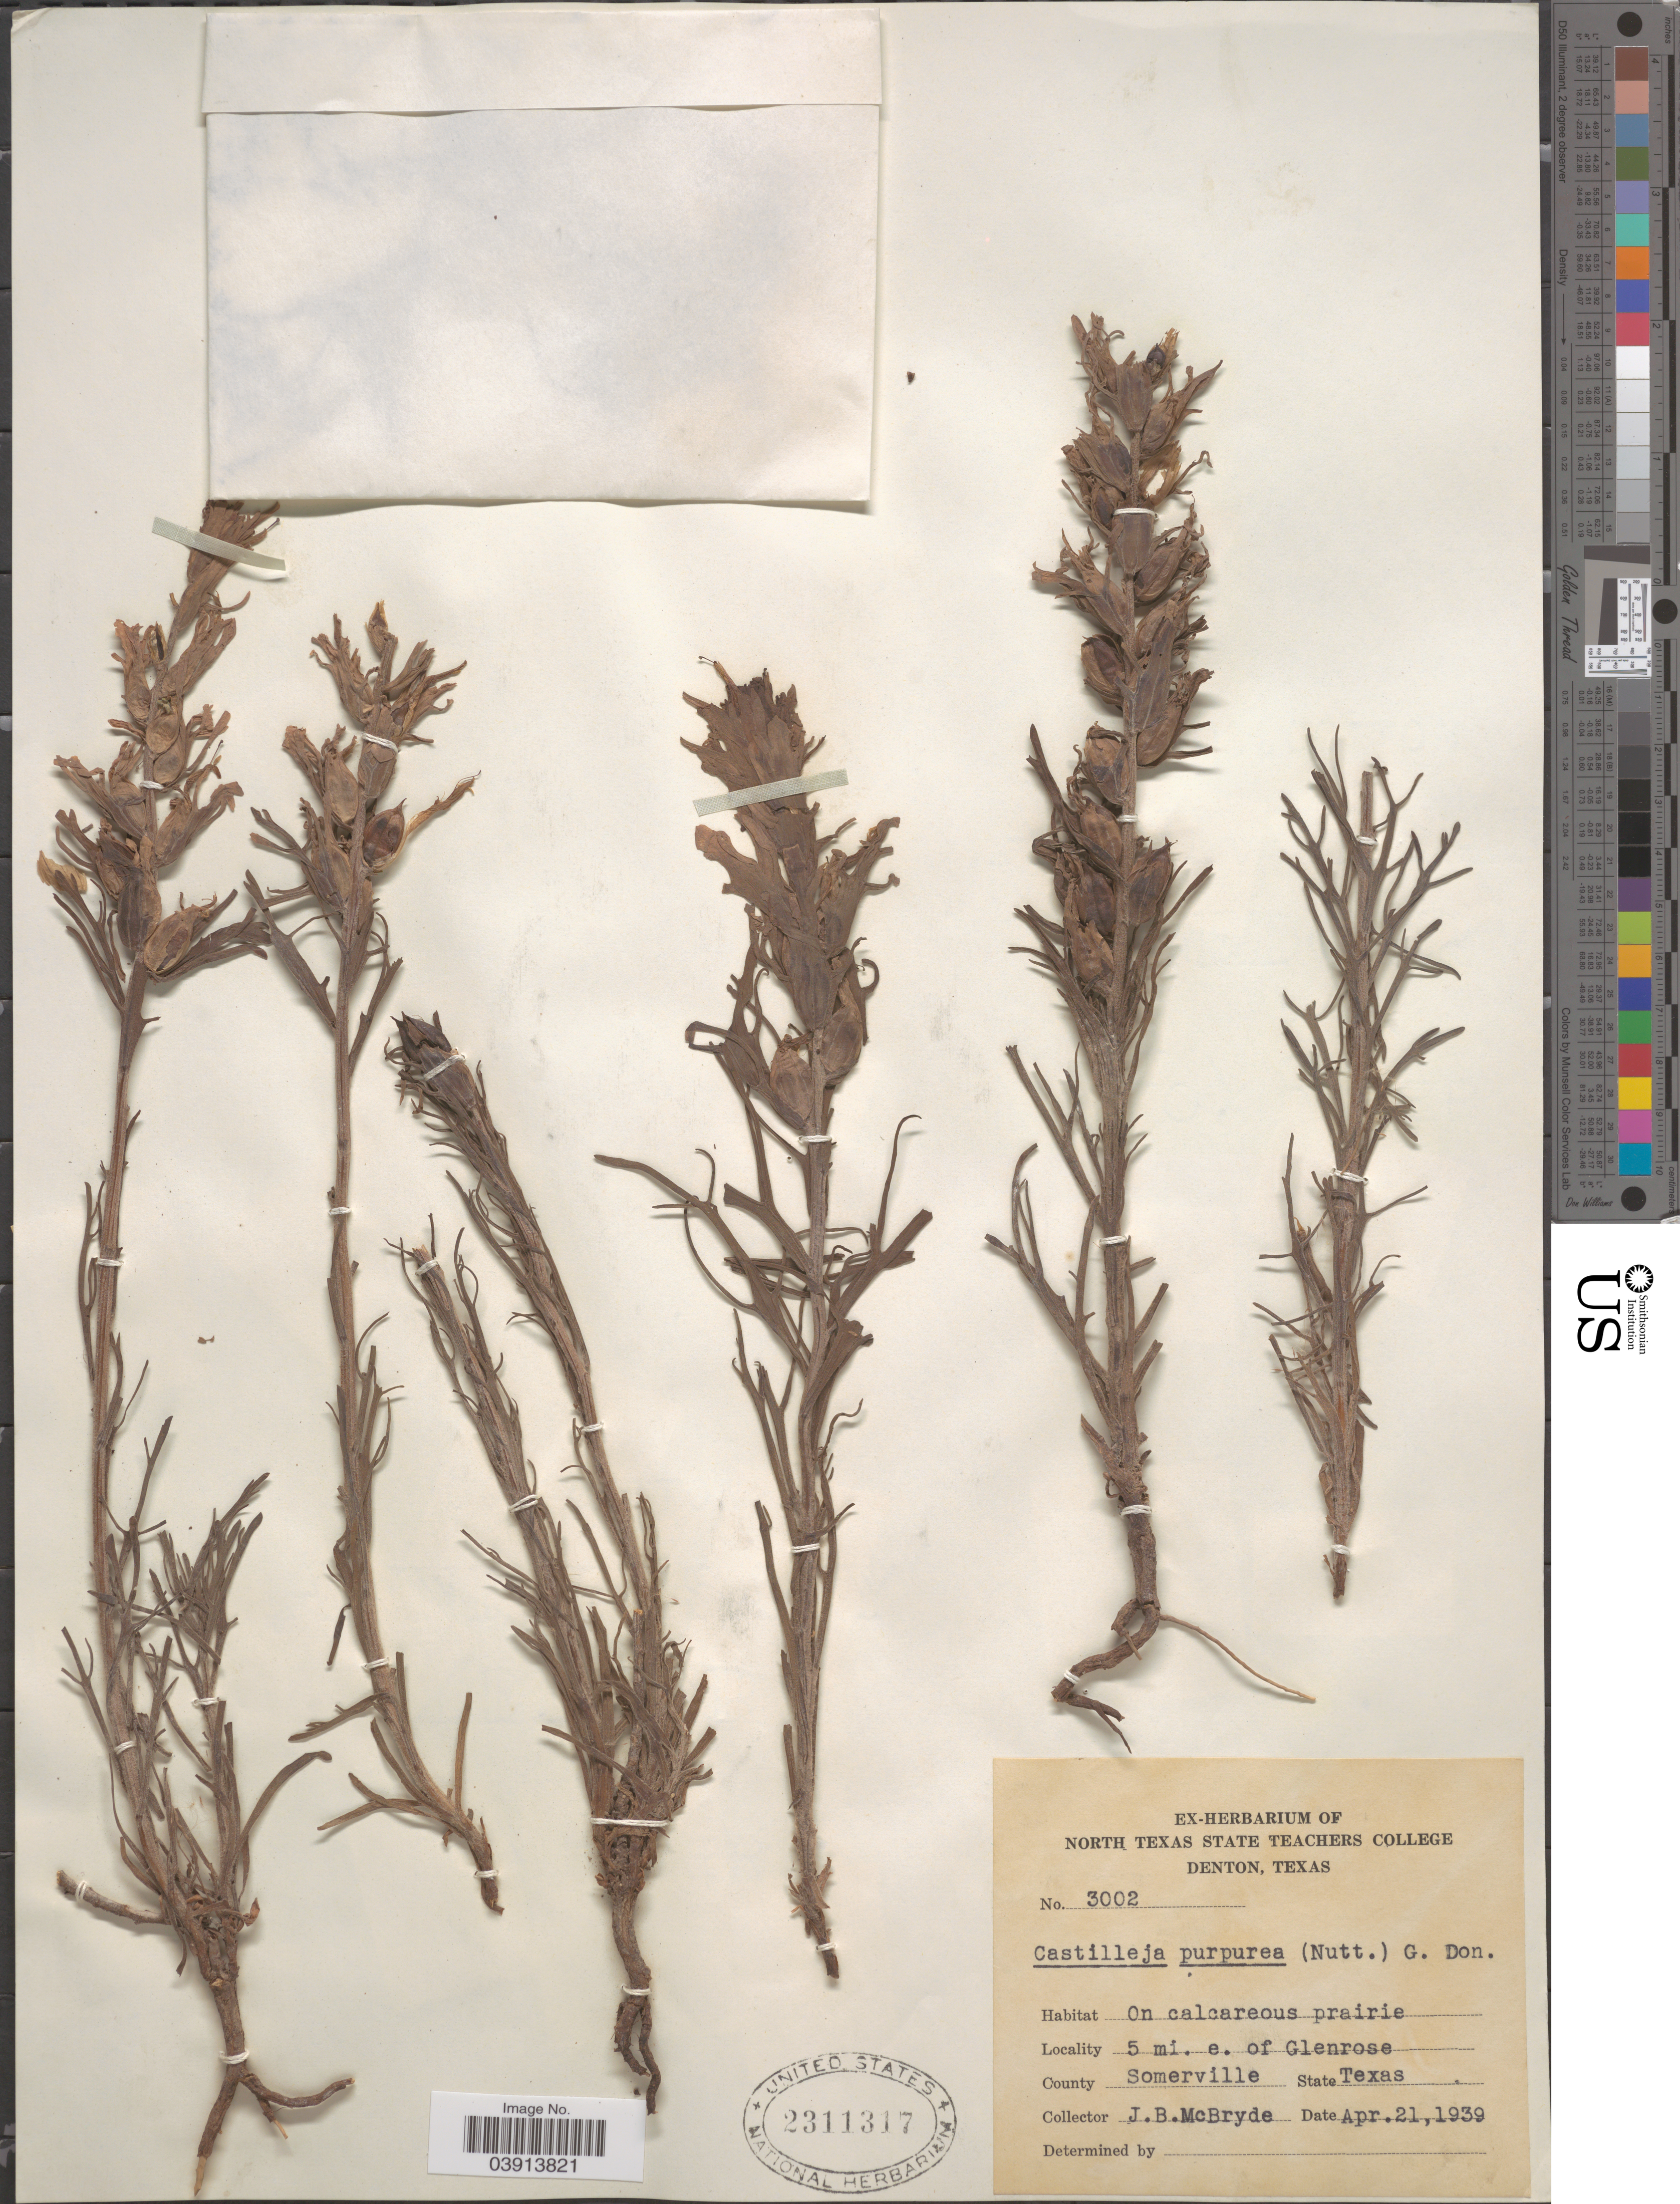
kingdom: Plantae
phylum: Tracheophyta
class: Magnoliopsida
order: Lamiales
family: Orobanchaceae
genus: Castilleja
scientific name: Castilleja purpurea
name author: (Nutt.) G. Don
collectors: J. McBryde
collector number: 3002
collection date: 1939-04-21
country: United States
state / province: Texas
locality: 5 mi. e. of Glenrose, County Somerville.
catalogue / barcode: US 2311317